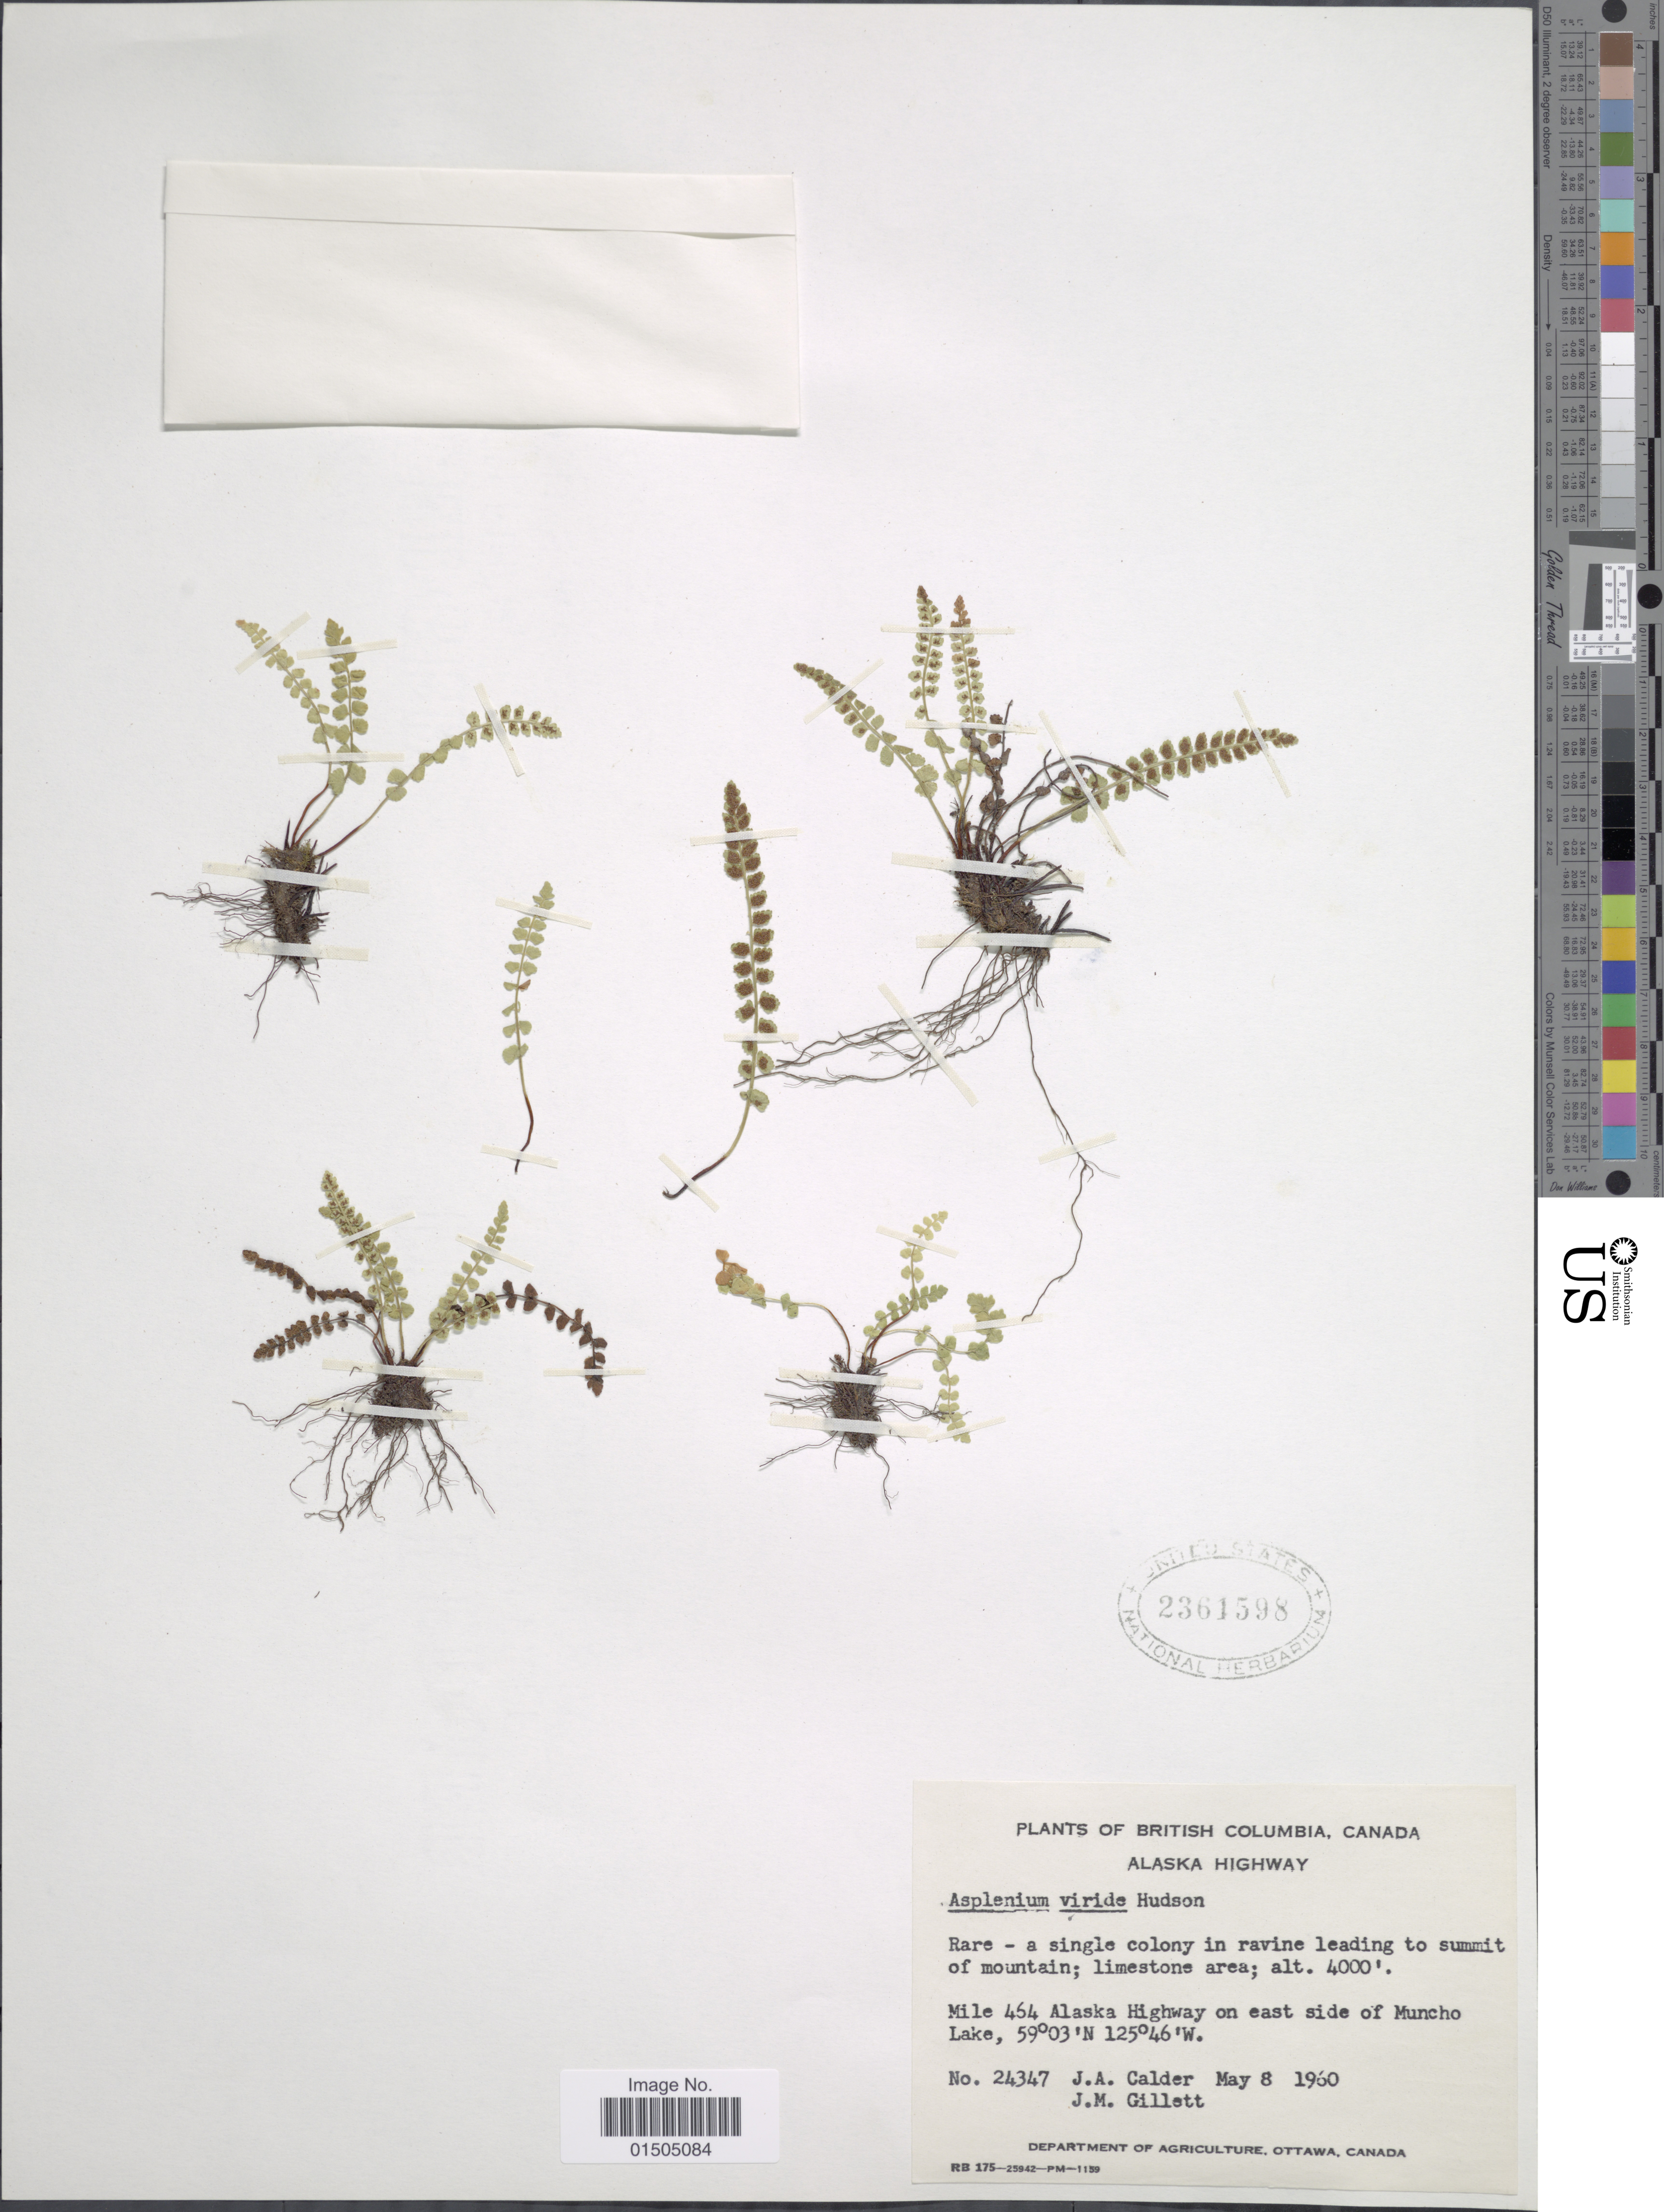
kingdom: Plantae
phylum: Tracheophyta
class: Polypodiopsida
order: Polypodiales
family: Aspleniaceae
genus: Asplenium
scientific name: Asplenium trichomanes-ramosum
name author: L.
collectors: J. A. Calder & J. M. Gillett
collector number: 24347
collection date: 1960-05-08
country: Canada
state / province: British Columbia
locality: Alaska Highway. Mile 464 Alaska Highway on east side of Muncho Lake.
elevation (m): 1219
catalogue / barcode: US 2361598